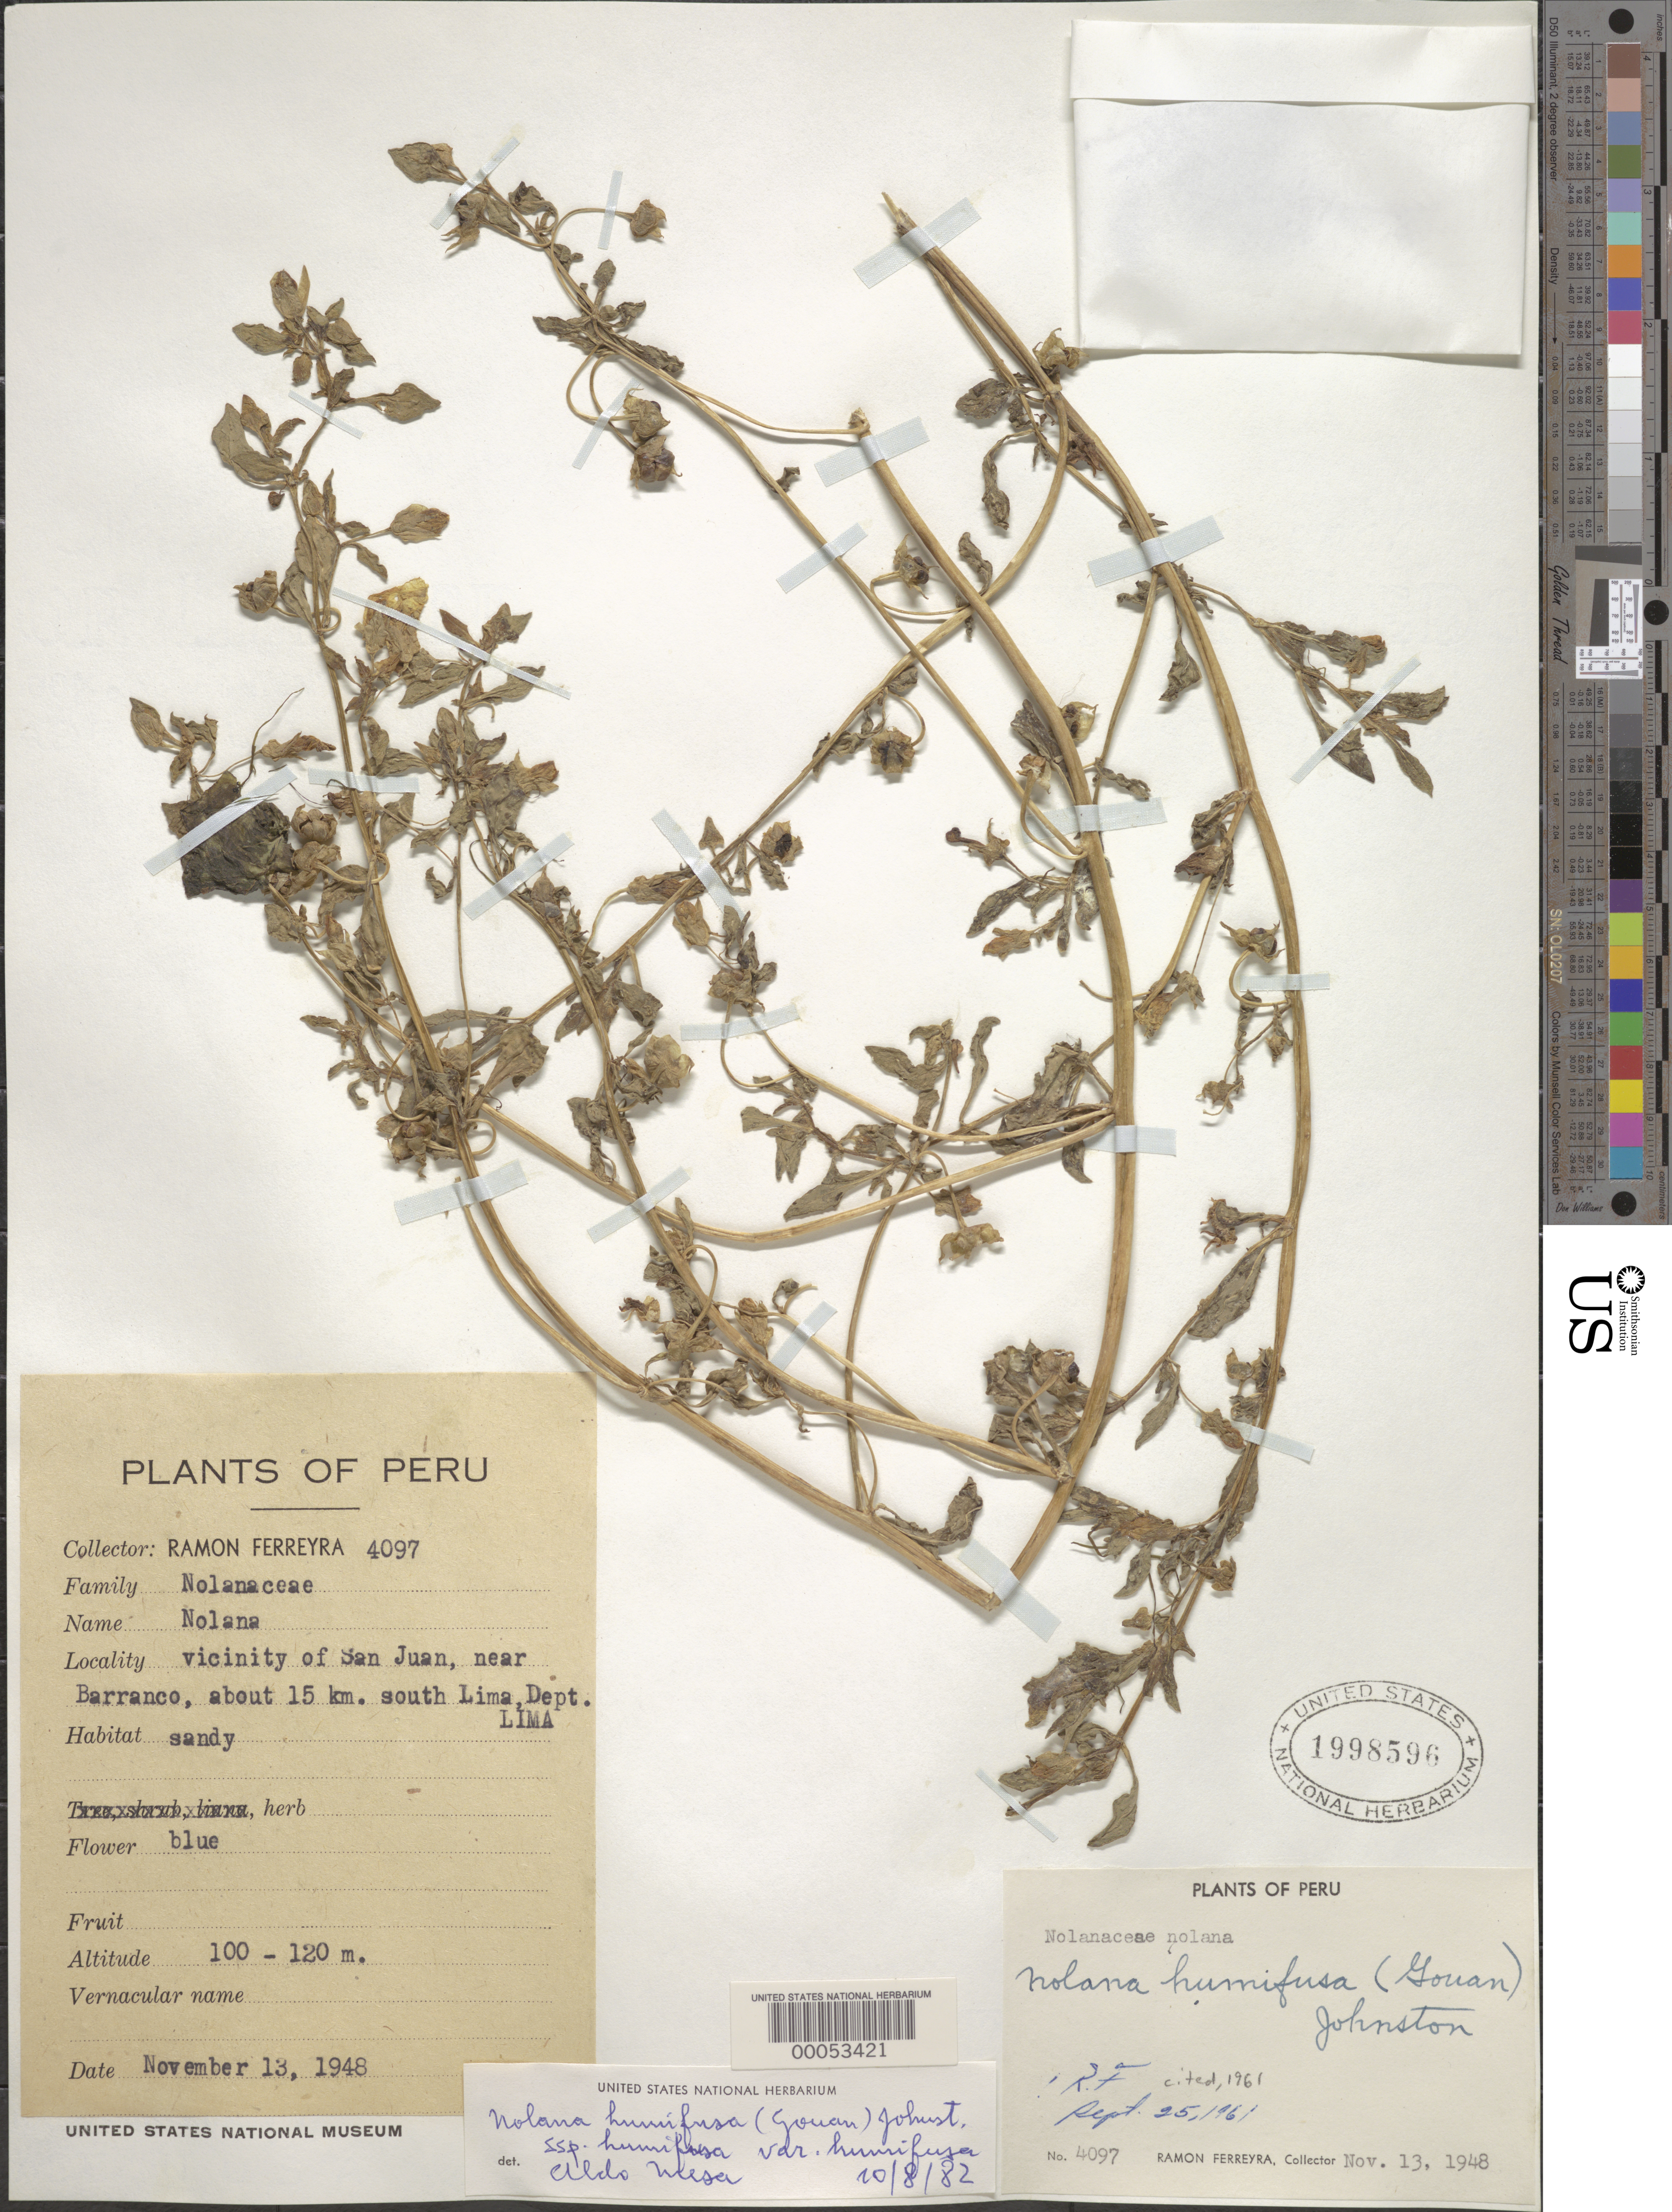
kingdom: Plantae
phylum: Tracheophyta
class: Magnoliopsida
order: Solanales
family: Solanaceae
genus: Nolana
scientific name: Nolana humifusa var. humifusa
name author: (Gouan) I.M. Johnst.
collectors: R. A. Ferreyra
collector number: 4097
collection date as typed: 13 Nov 1948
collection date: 1948-11-13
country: Peru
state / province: Lima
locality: Vicinity of san juan, near barranco, about 15 km s lima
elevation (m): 100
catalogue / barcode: US 1998596